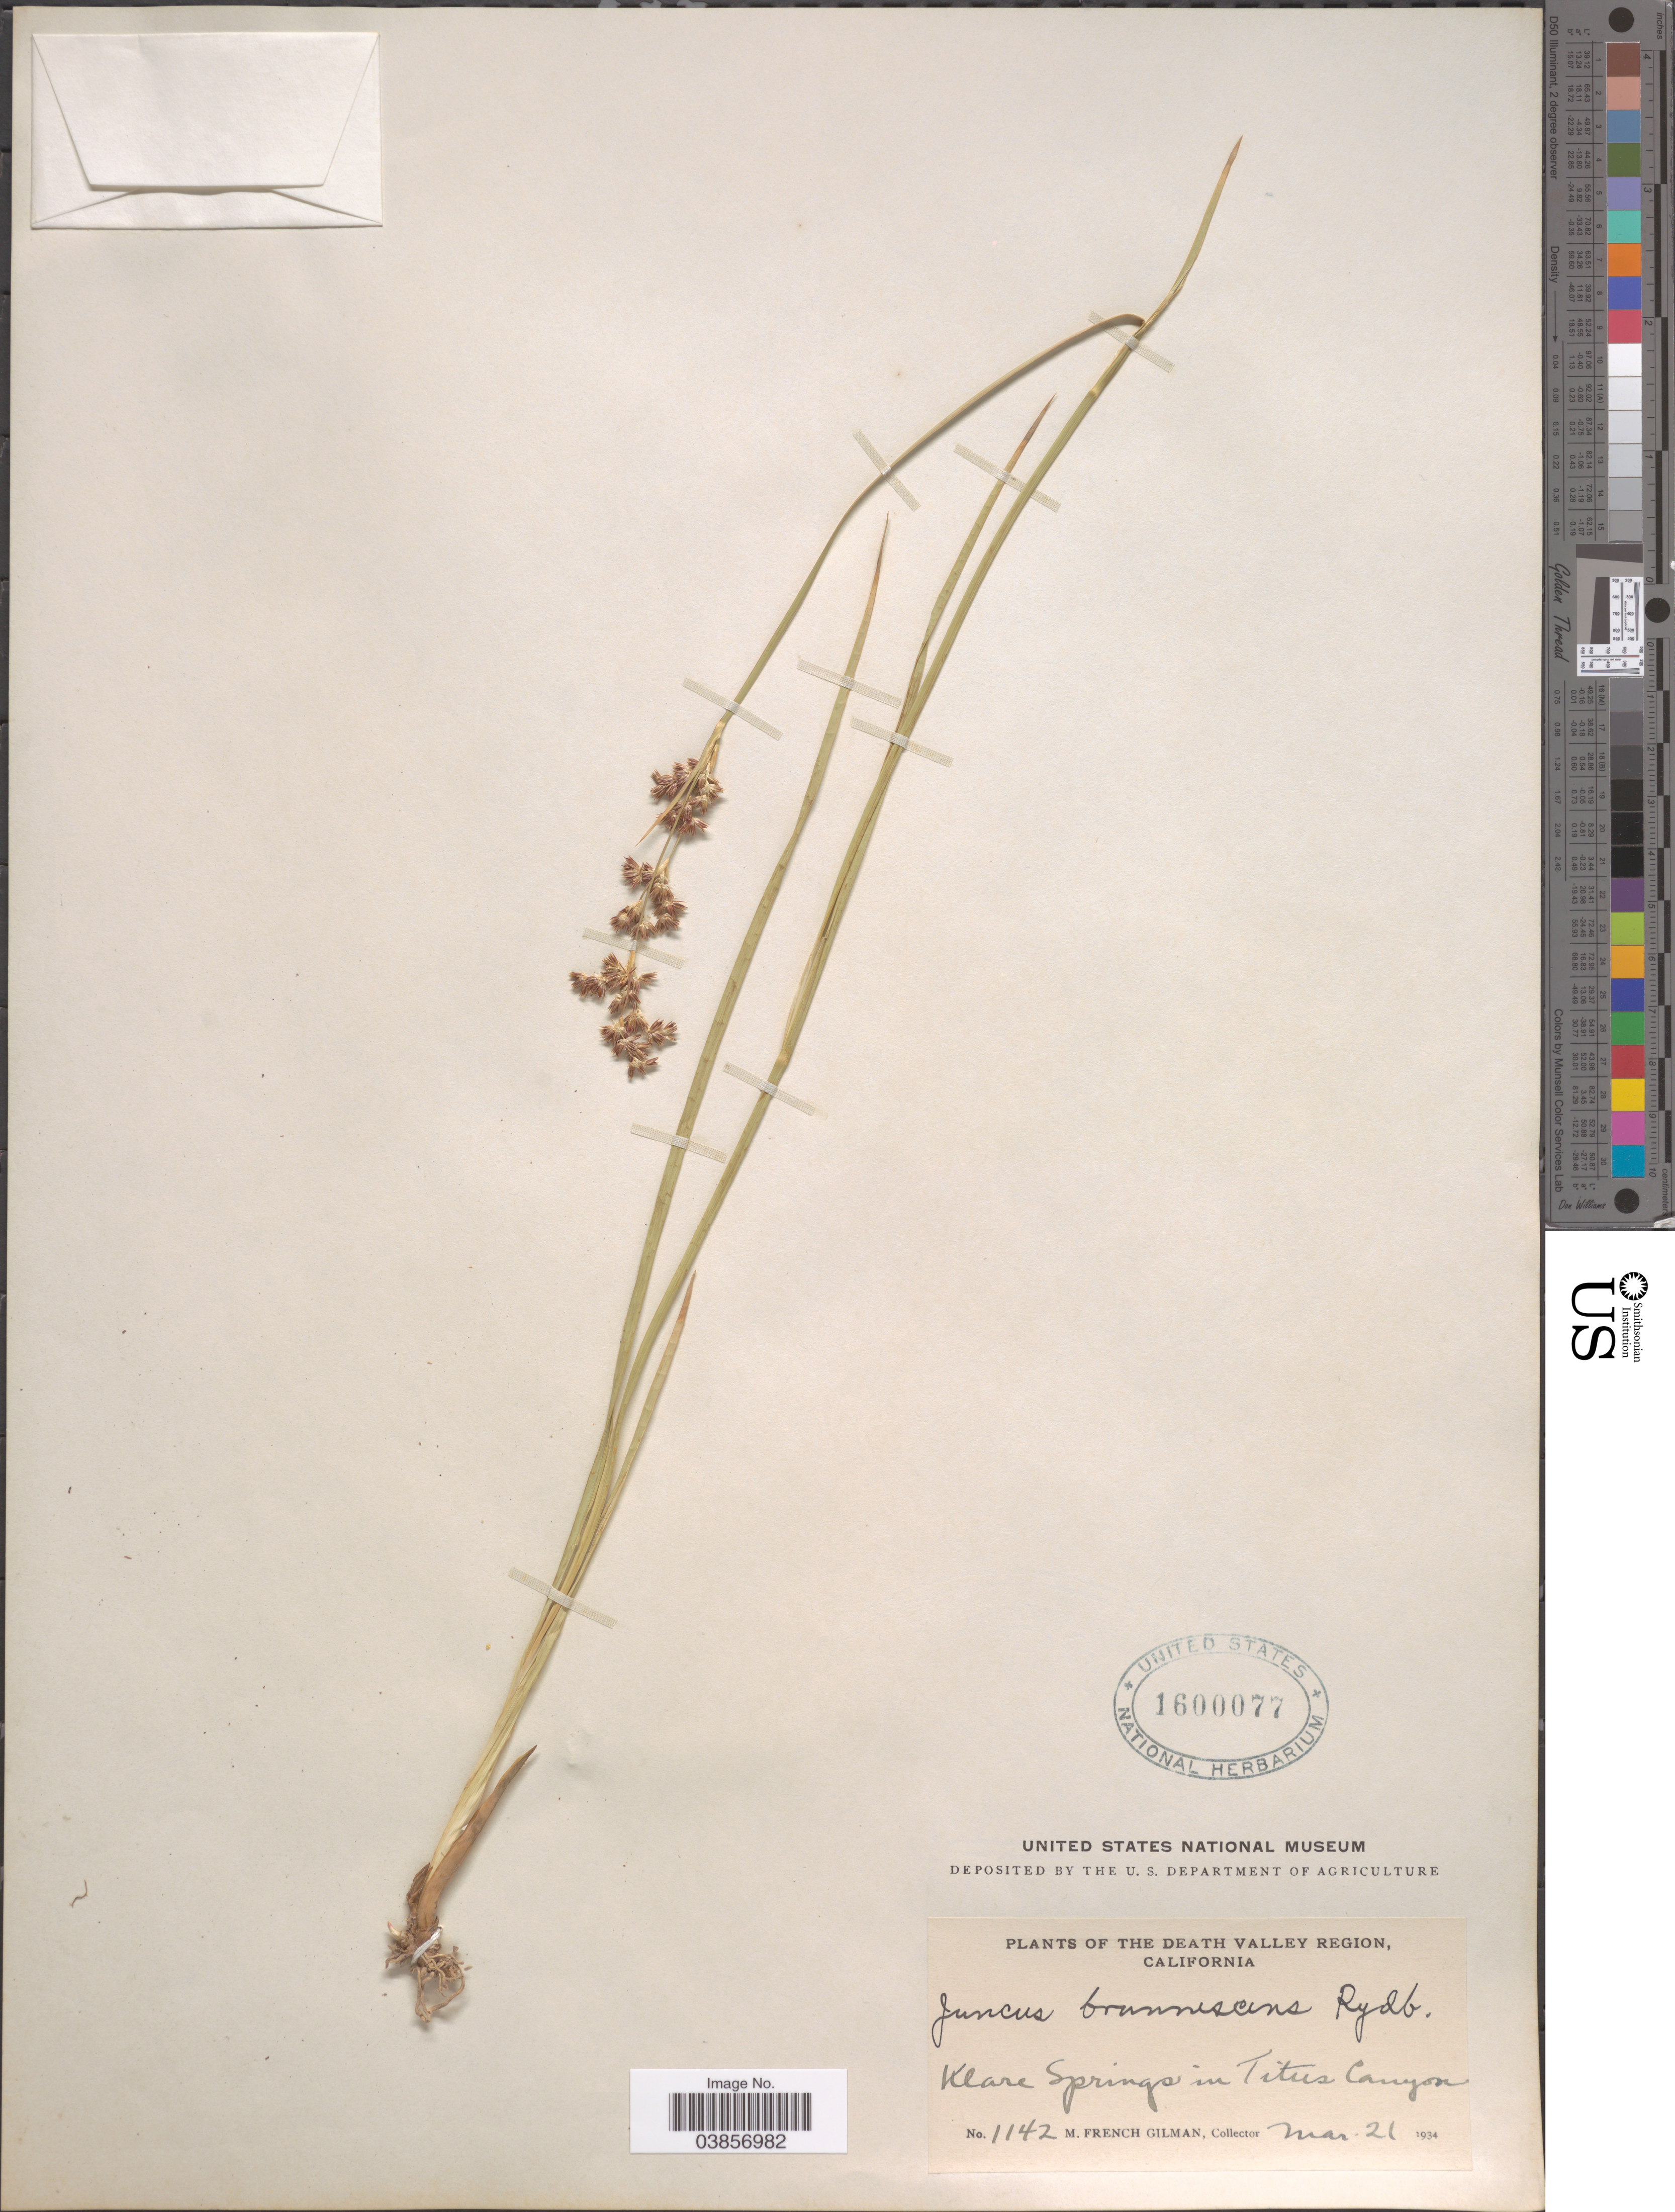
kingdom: Plantae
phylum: Tracheophyta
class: Liliopsida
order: Poales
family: Juncaceae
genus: Juncus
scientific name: Juncus saximontanus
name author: A. Nelson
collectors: M. F. Gilman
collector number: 1142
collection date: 1934-03-21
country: United States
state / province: California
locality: The Death Valley Region. Klare Springs in Titus Canyon.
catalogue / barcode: US 1600077